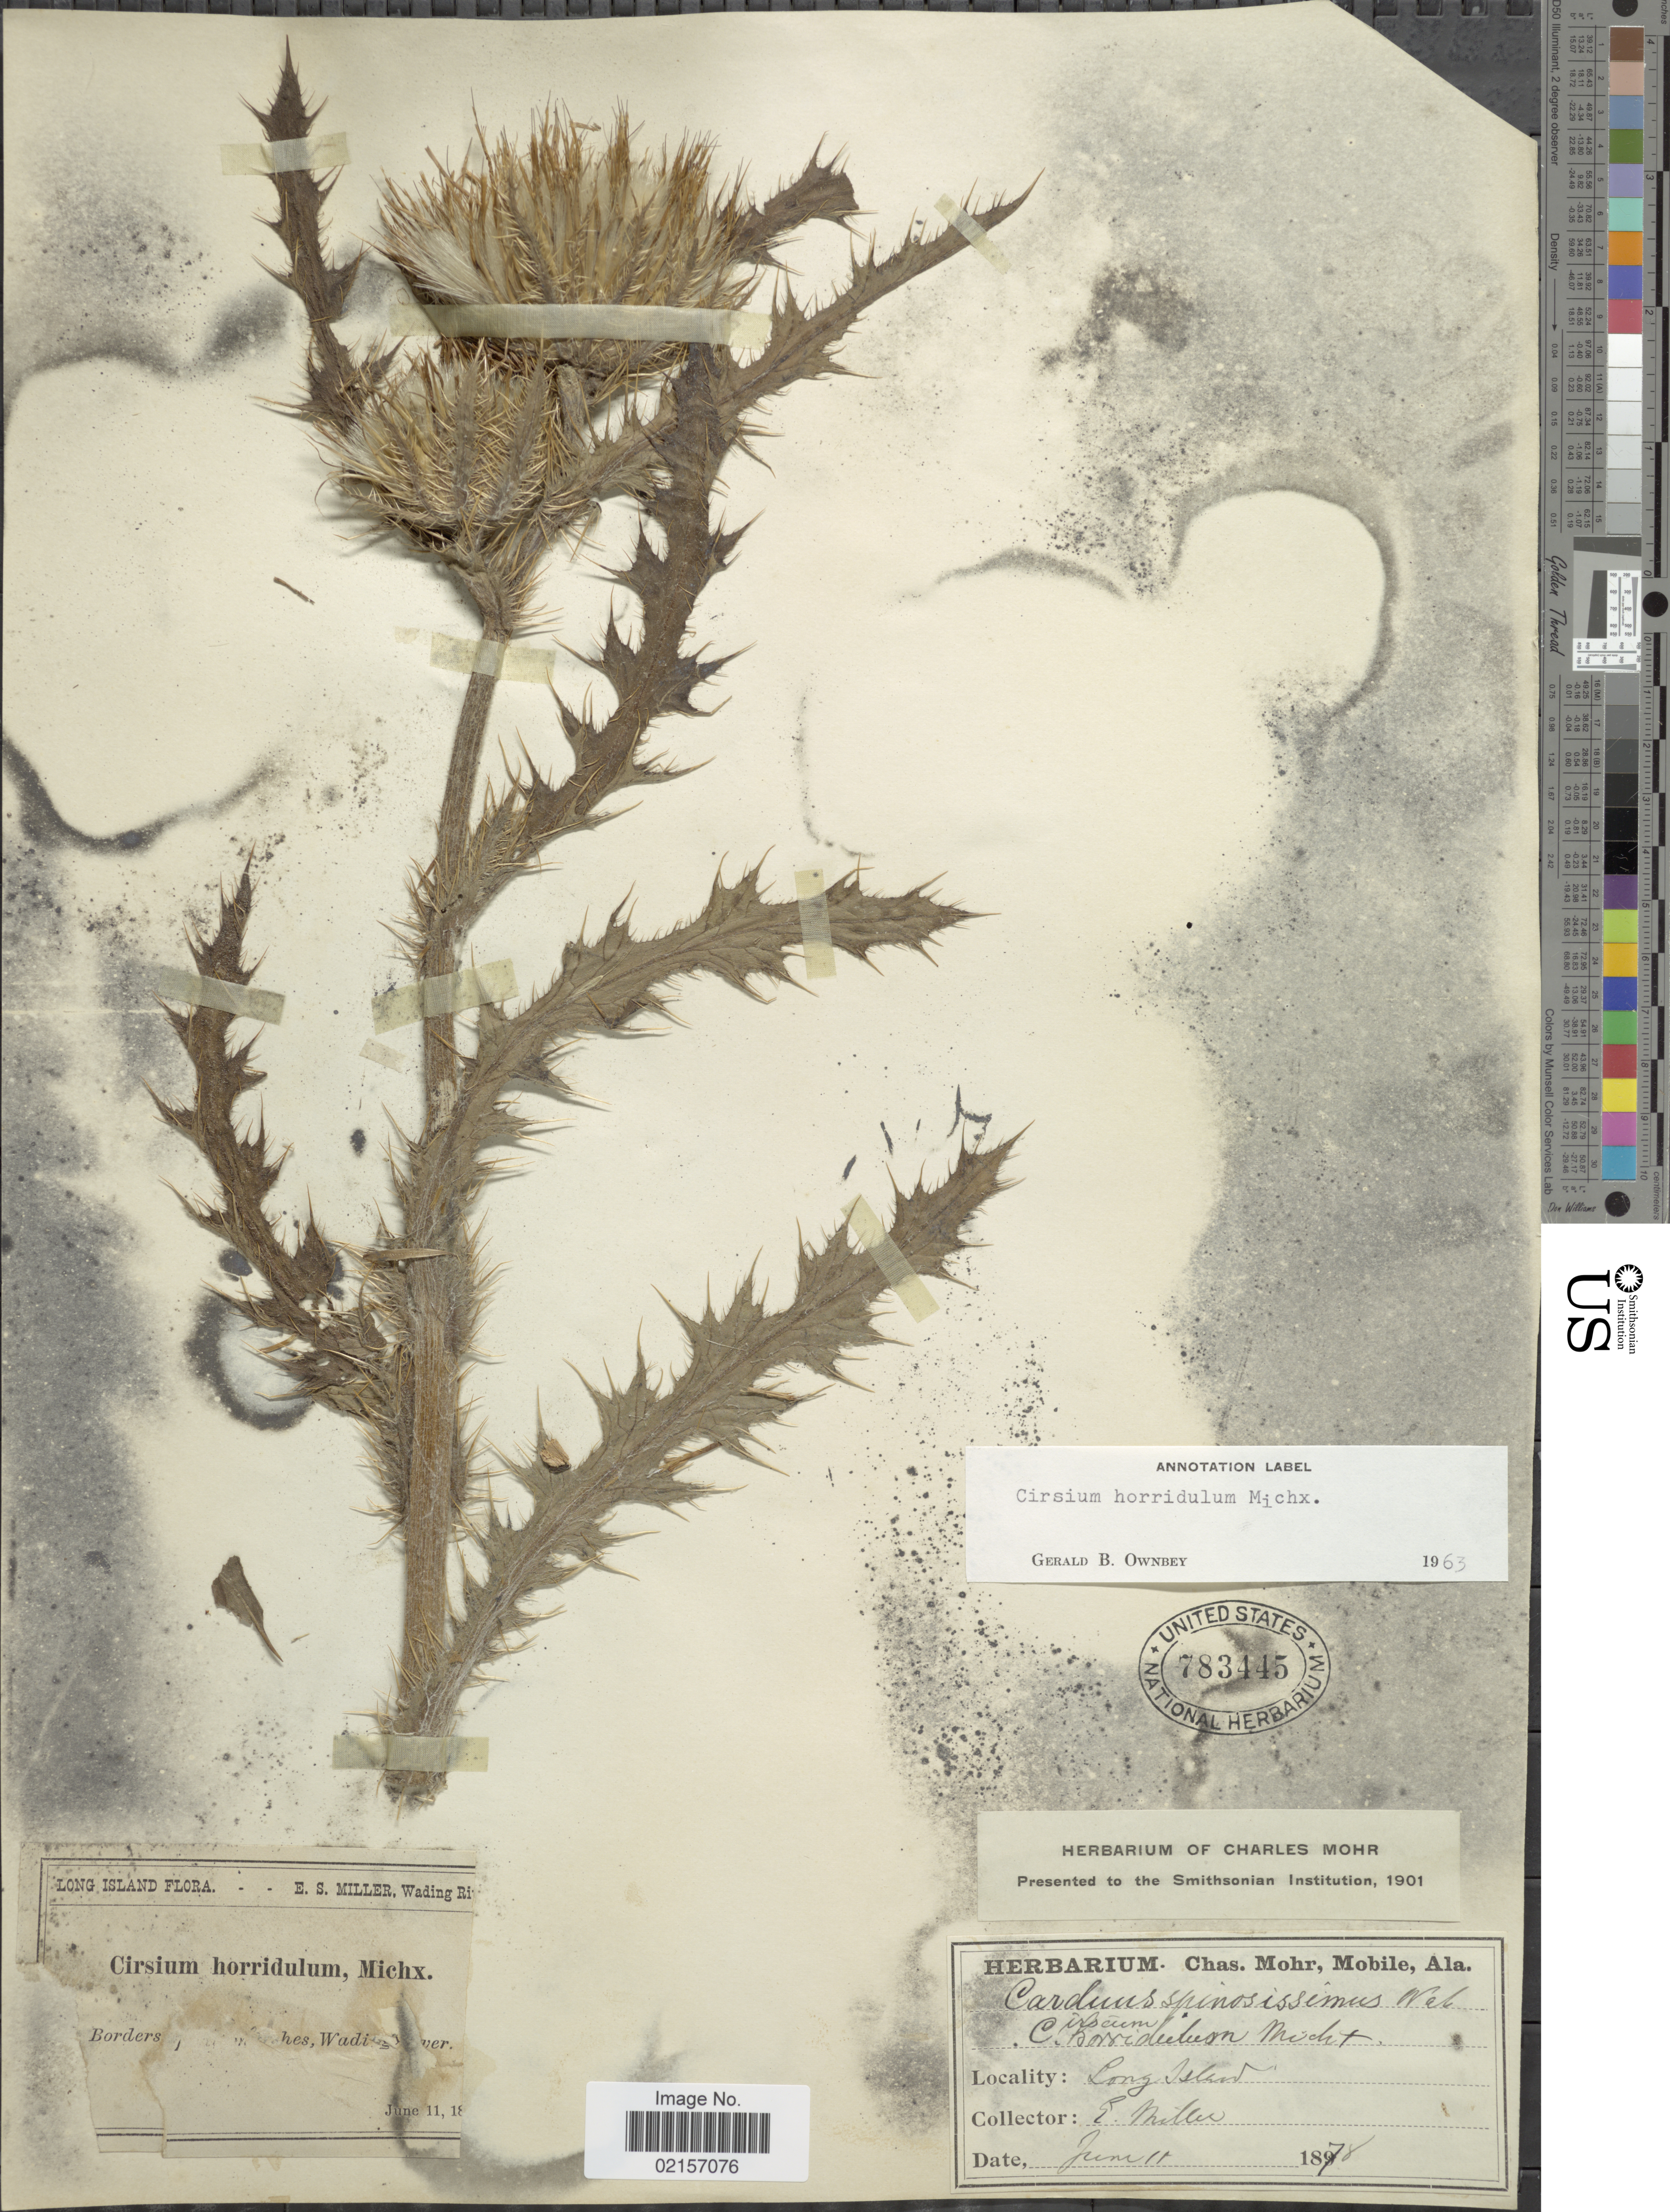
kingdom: Plantae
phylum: Tracheophyta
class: Magnoliopsida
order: Asterales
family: Asteraceae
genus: Cirsium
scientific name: Cirsium horridulum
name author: Michx.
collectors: E. Miller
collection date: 1878-06-11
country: United States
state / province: New York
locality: Long Island, borders, Wading Creek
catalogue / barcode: US 783445